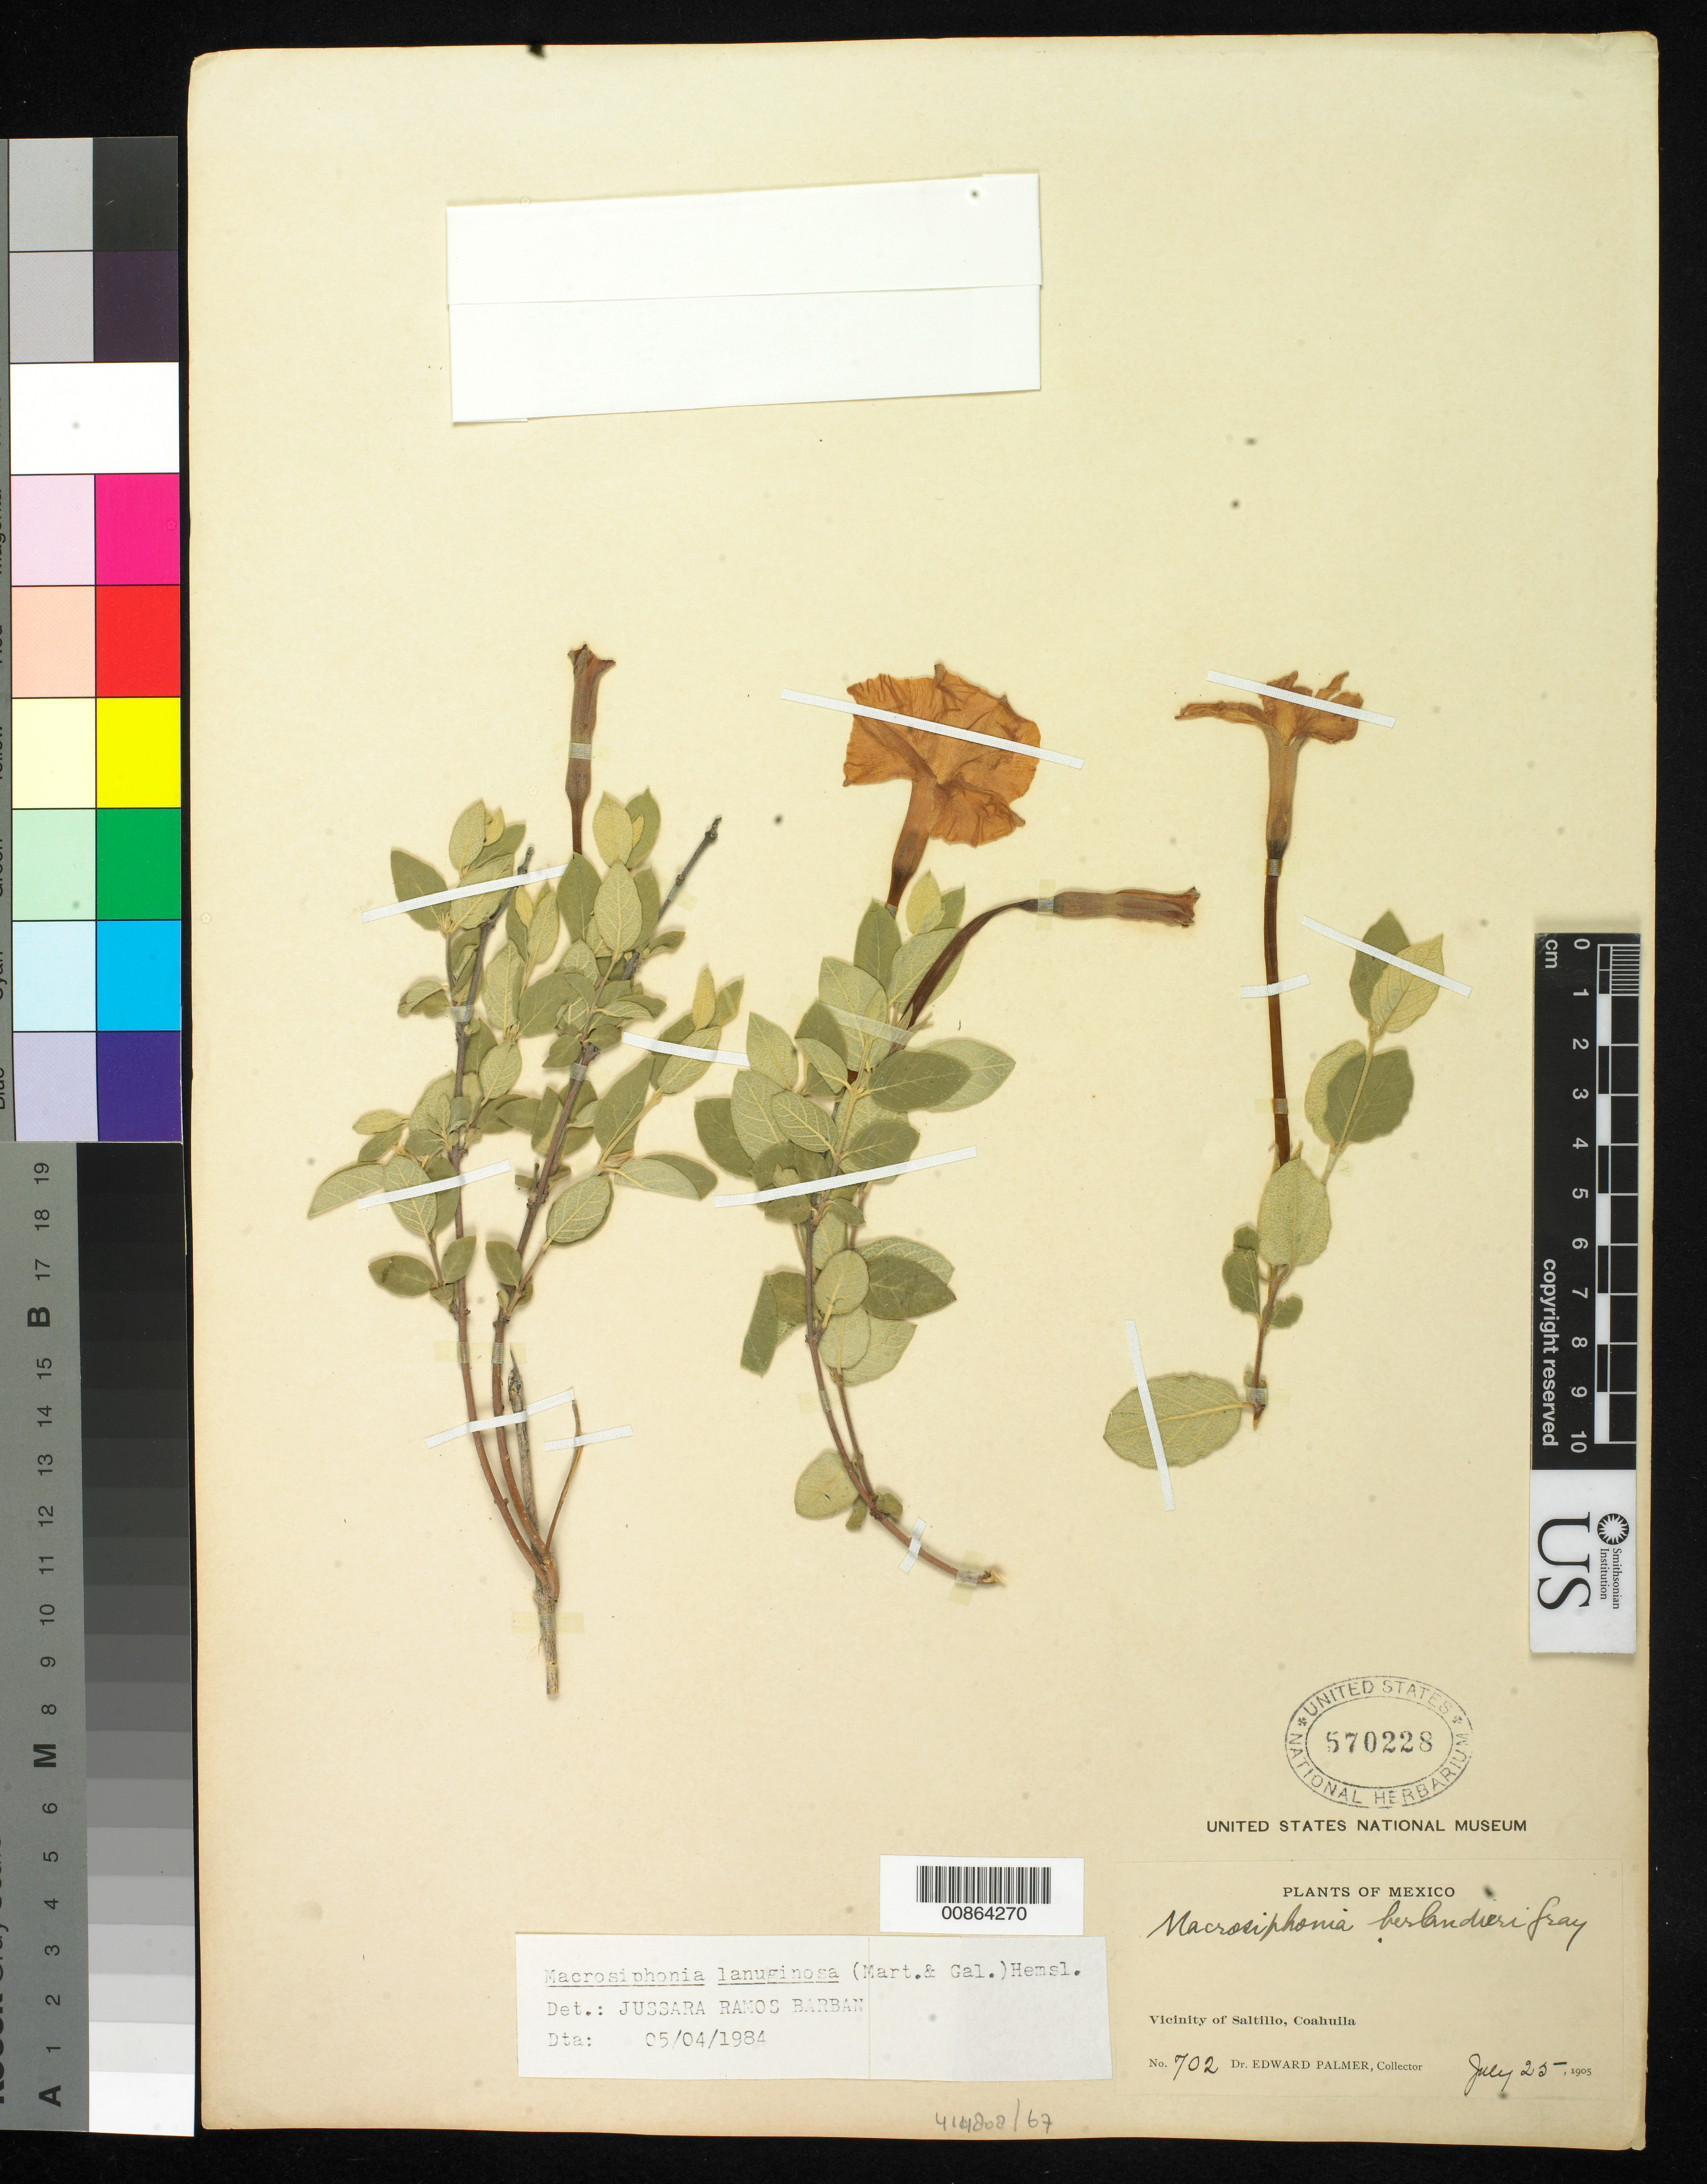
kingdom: Plantae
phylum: Tracheophyta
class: Magnoliopsida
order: Gentianales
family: Apocynaceae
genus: Macrosiphonia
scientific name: Macrosiphonia lanuginosa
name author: (M. Martens & Galeotti) Hemsl.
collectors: E. Palmer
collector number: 702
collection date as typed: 25 Jul 1905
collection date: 1905-07-25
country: Mexico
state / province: Coahuila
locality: Vicinity of Saltillo, Coahuila.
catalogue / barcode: US 570228